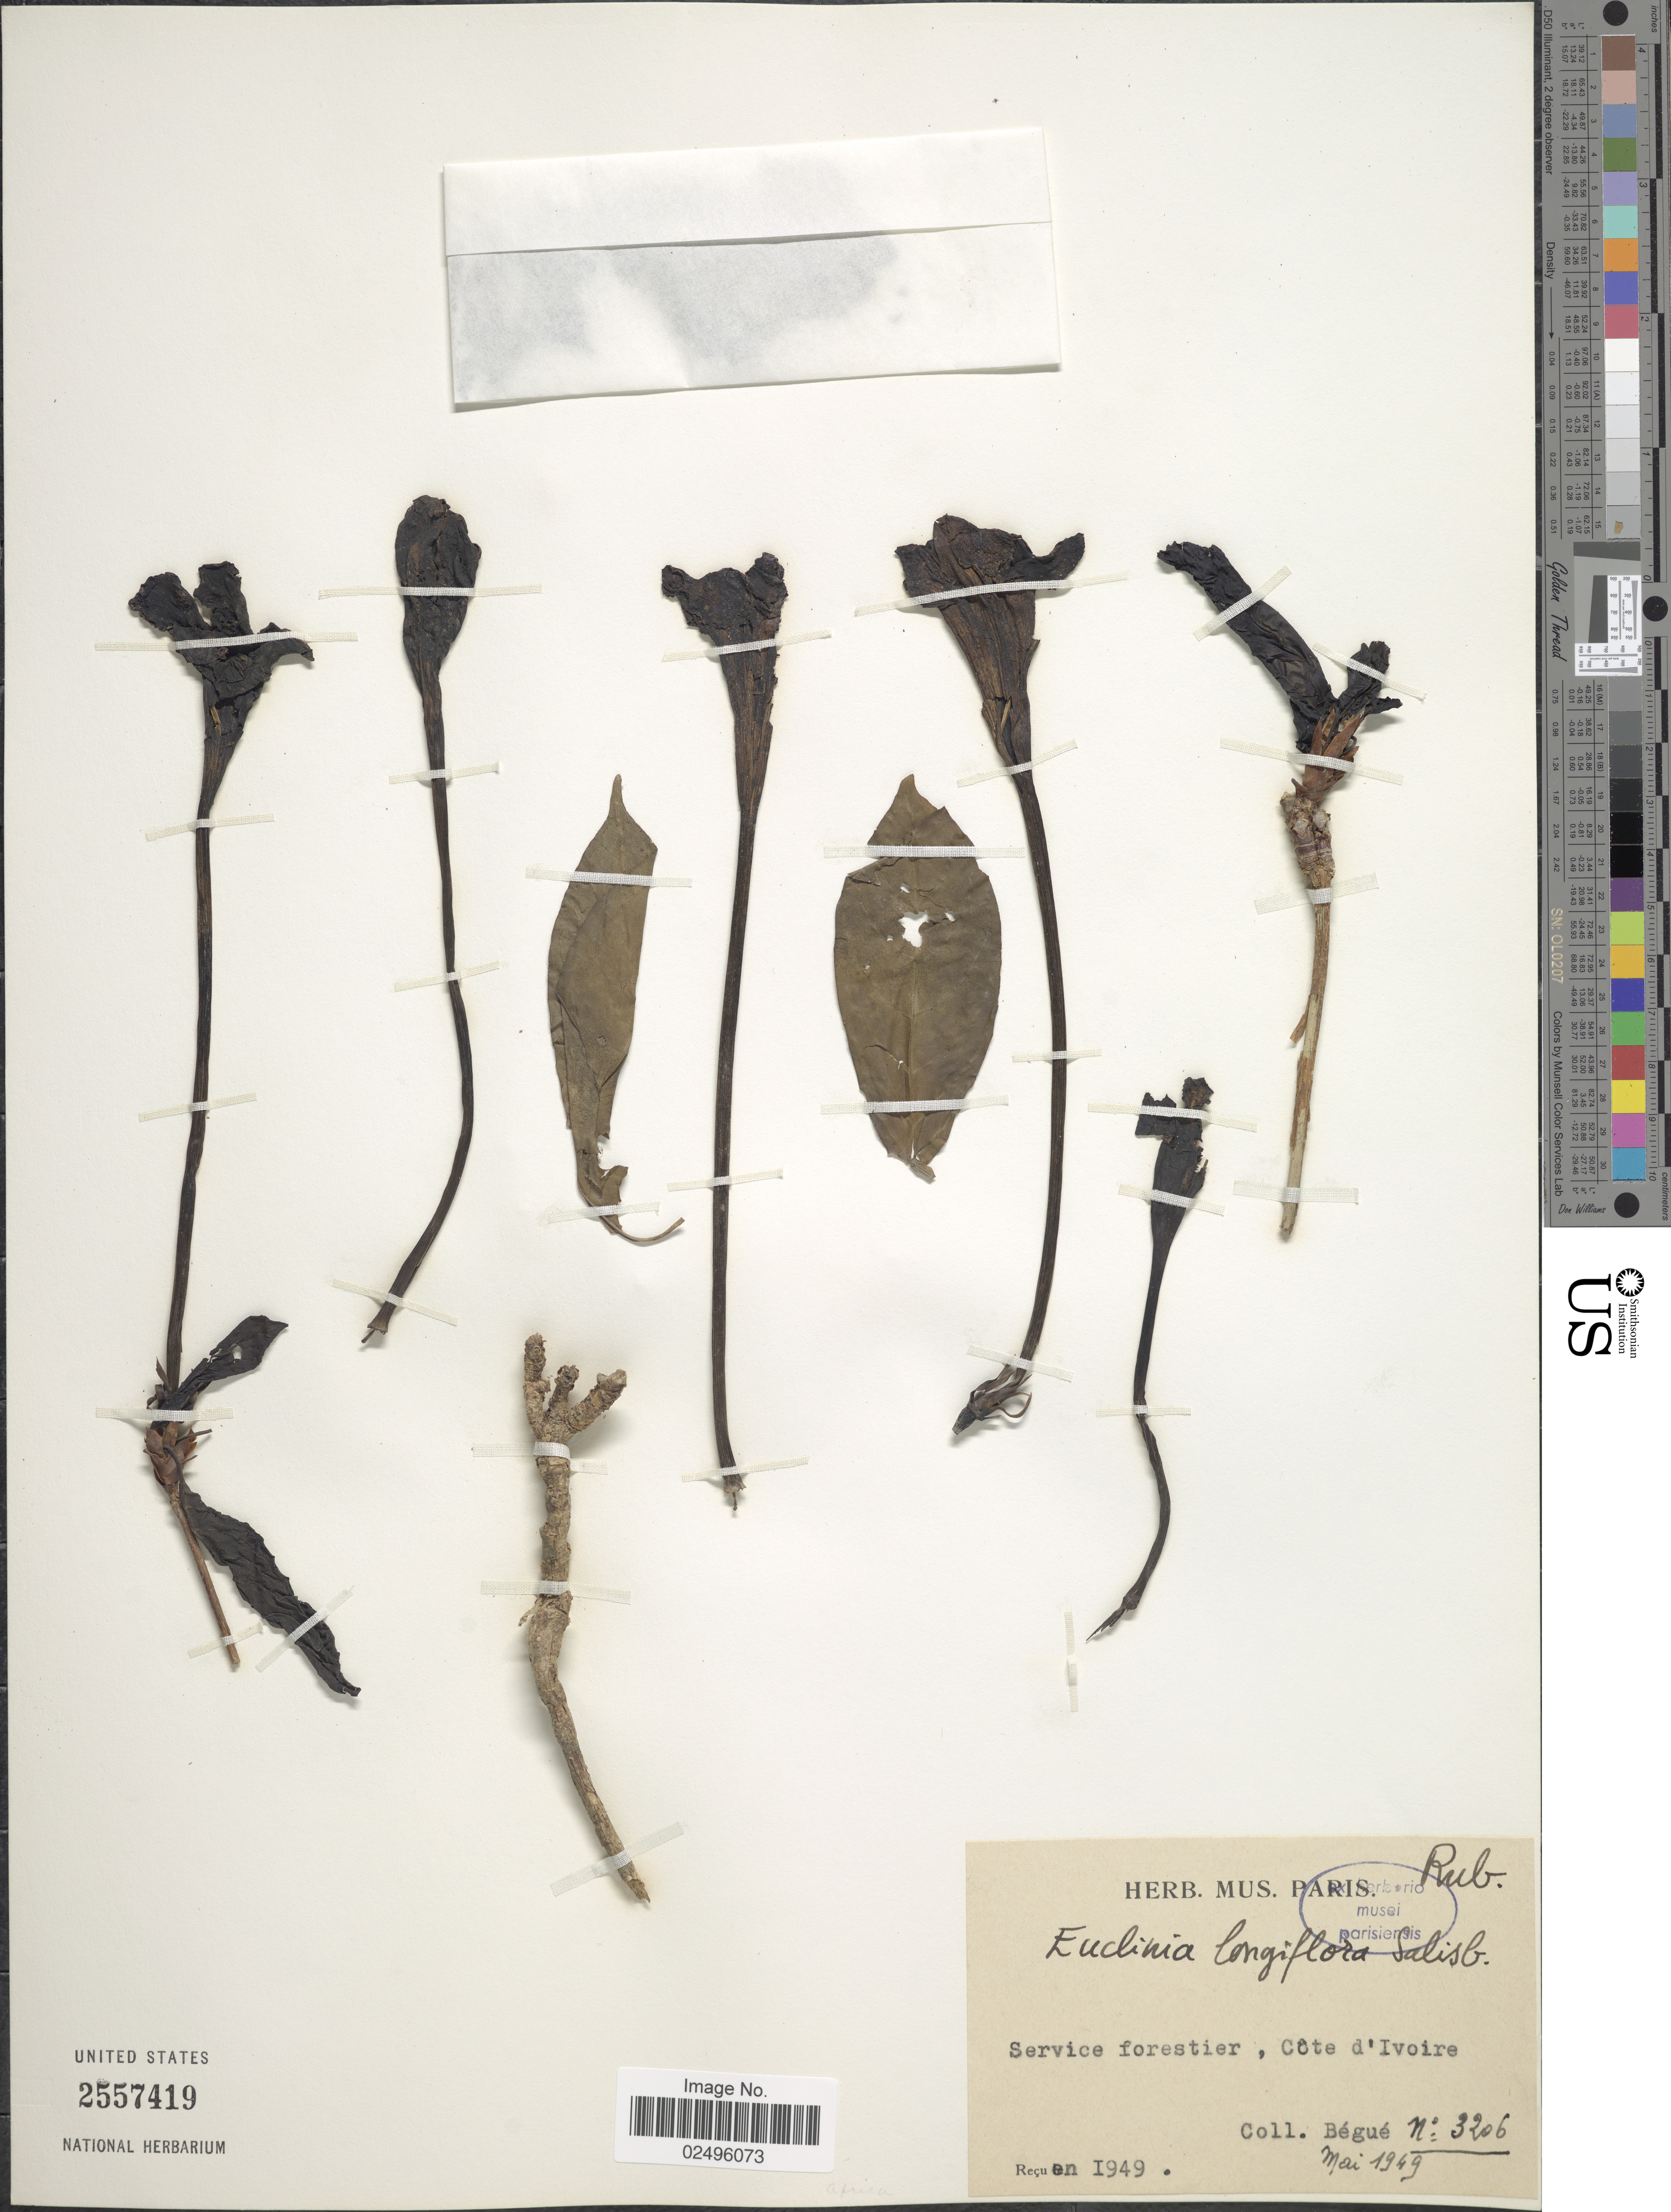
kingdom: Plantae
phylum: Tracheophyta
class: Magnoliopsida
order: Gentianales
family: Rubiaceae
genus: Euclinia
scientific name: Euclinia longiflora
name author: Salisb.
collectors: Bégué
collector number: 3206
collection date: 1949-05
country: Ivory Coast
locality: Service forestier, Côte d'Ivoire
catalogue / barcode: US 2557419